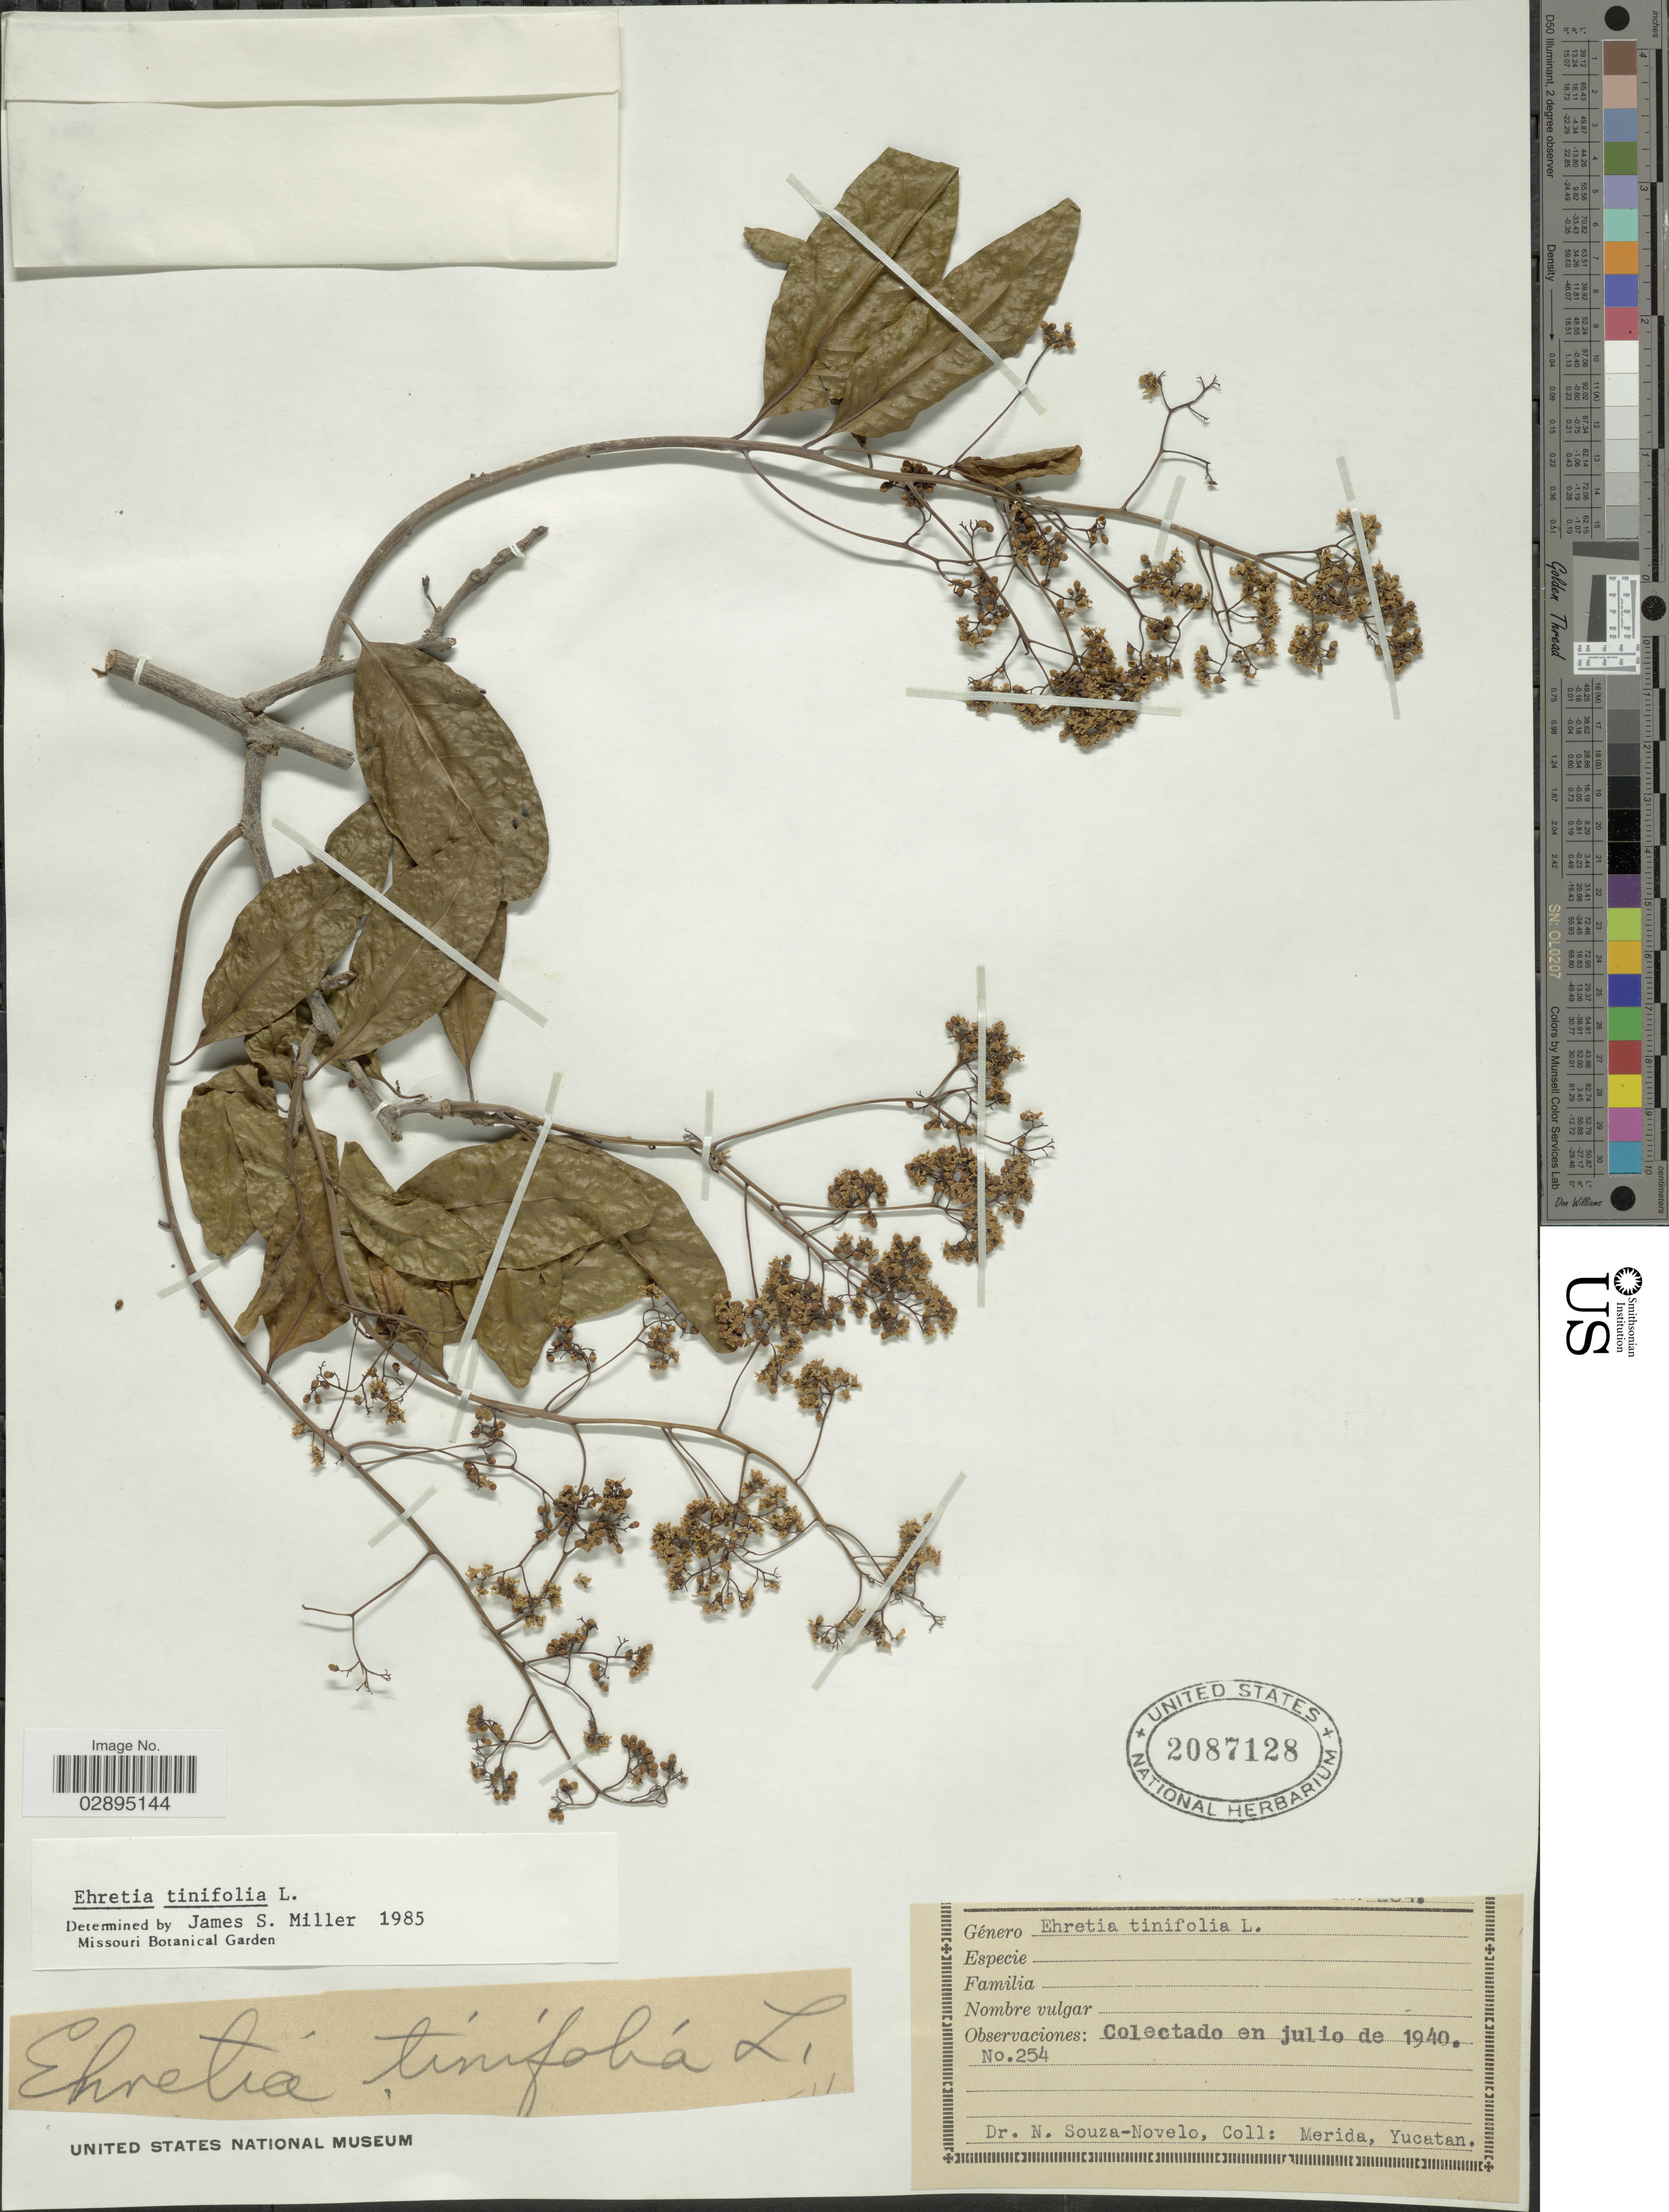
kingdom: Plantae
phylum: Tracheophyta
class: Magnoliopsida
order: Boraginales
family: Ehretiaceae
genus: Ehretia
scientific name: Ehretia tinifolia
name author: L.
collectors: N. Souza Novelo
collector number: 254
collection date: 1940-07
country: Mexico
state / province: Yucatán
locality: Merida.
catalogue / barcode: US 2087128